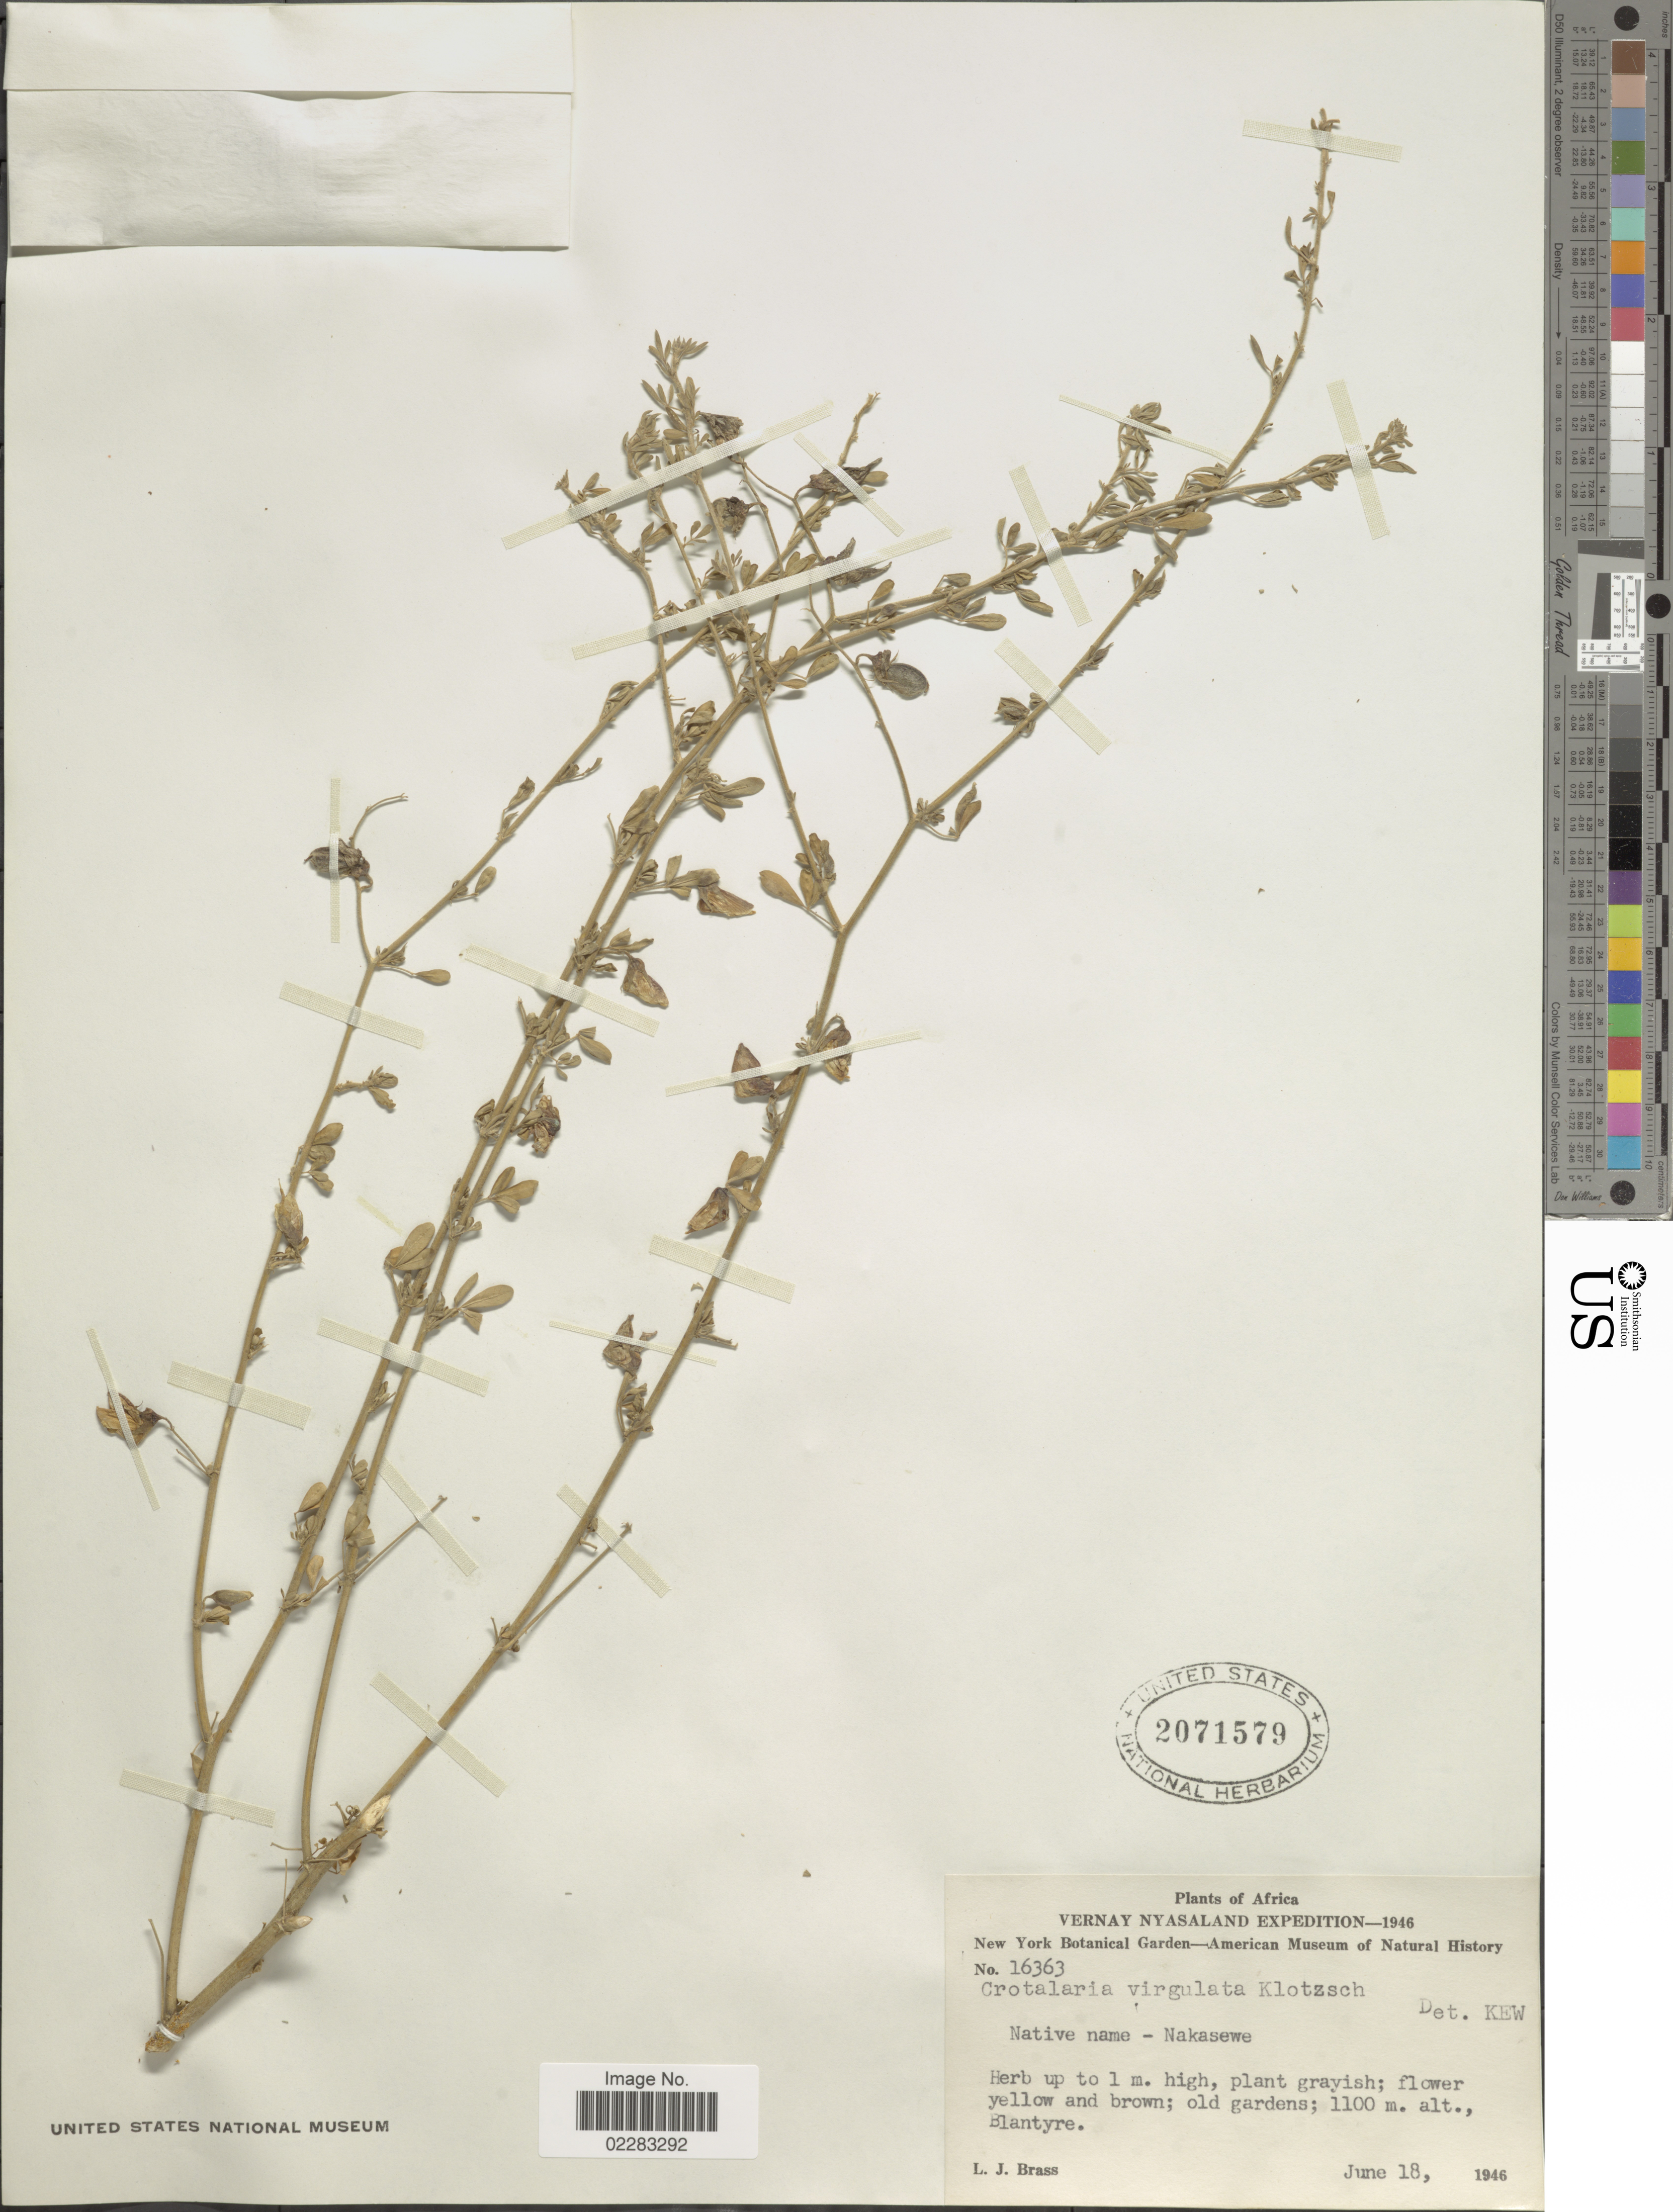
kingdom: Plantae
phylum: Tracheophyta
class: Magnoliopsida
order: Fabales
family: Fabaceae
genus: Crotalaria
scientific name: Crotalaria virgulata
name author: Klotzsch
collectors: L. J. Brass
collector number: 16363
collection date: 1946-06-18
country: Malawi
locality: Africa, Blantyre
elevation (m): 1100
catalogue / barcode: US 2071579